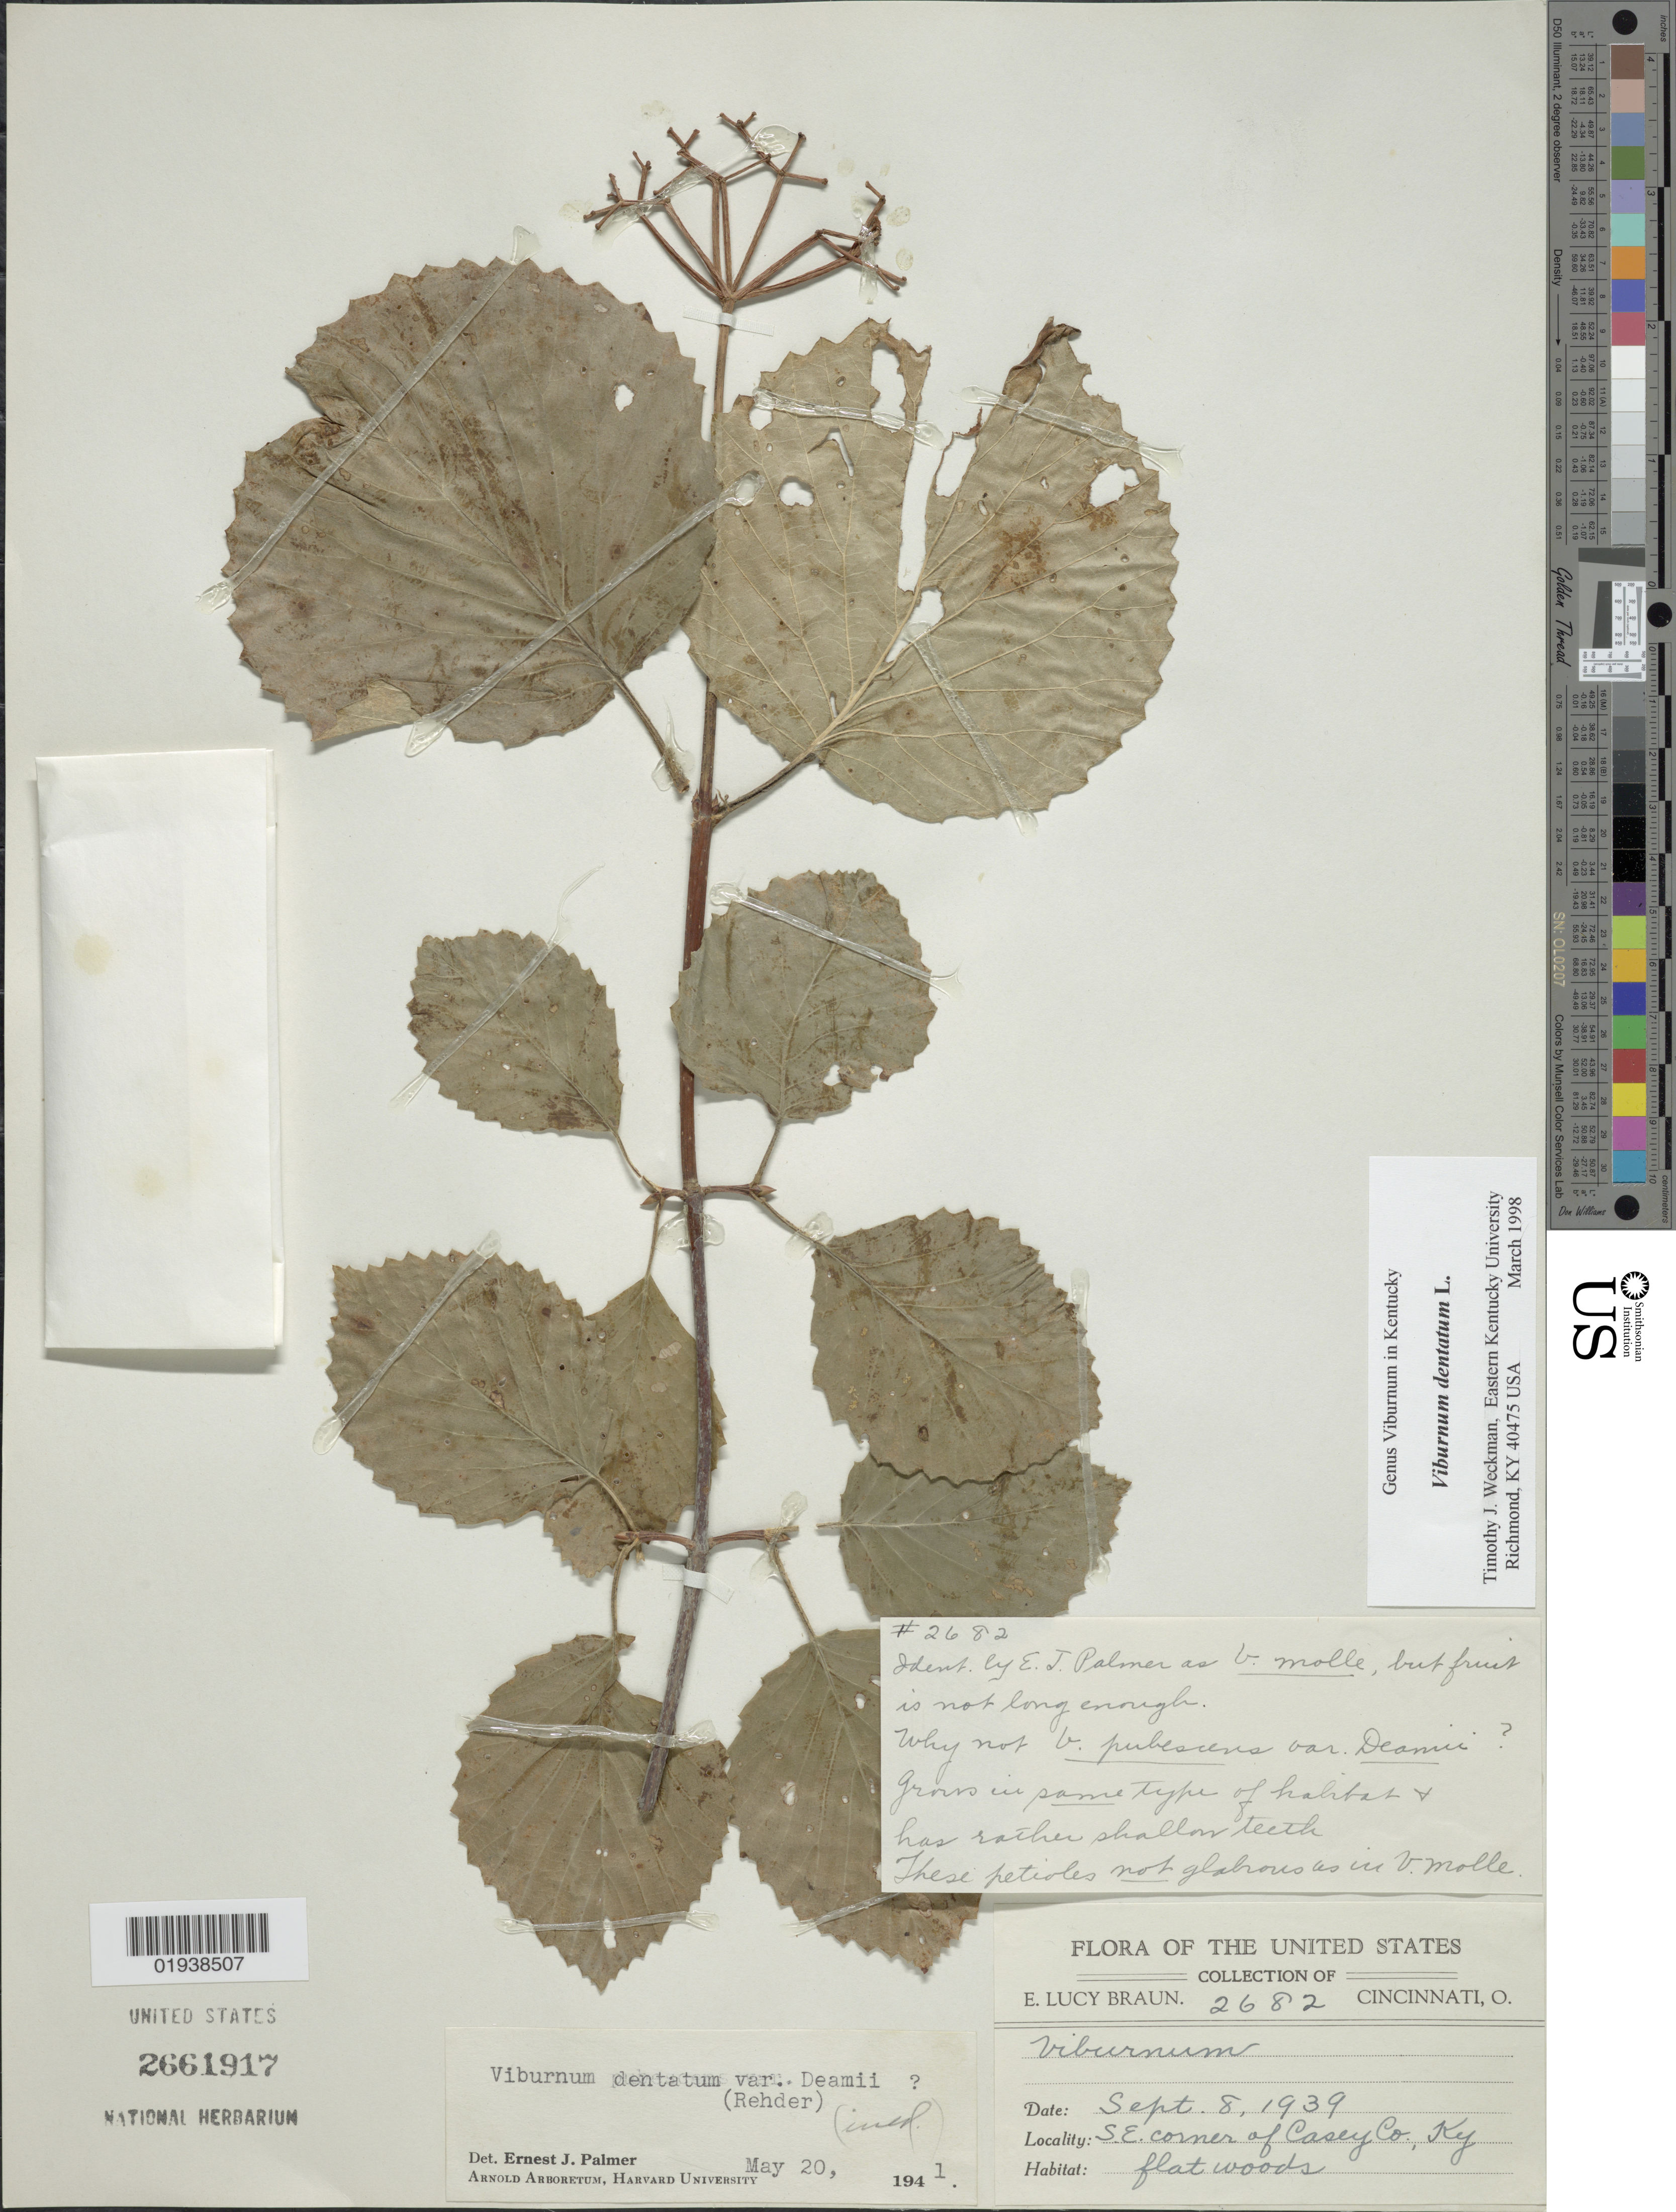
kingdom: Plantae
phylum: Tracheophyta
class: Magnoliopsida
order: Dipsacales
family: Viburnaceae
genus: Viburnum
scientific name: Viburnum dentatum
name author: L.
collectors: E. L. Braun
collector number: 2682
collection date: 1939-09-08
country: United States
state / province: Kentucky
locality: S.E. Corner of Casey Co., Ky.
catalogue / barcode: US 2661917